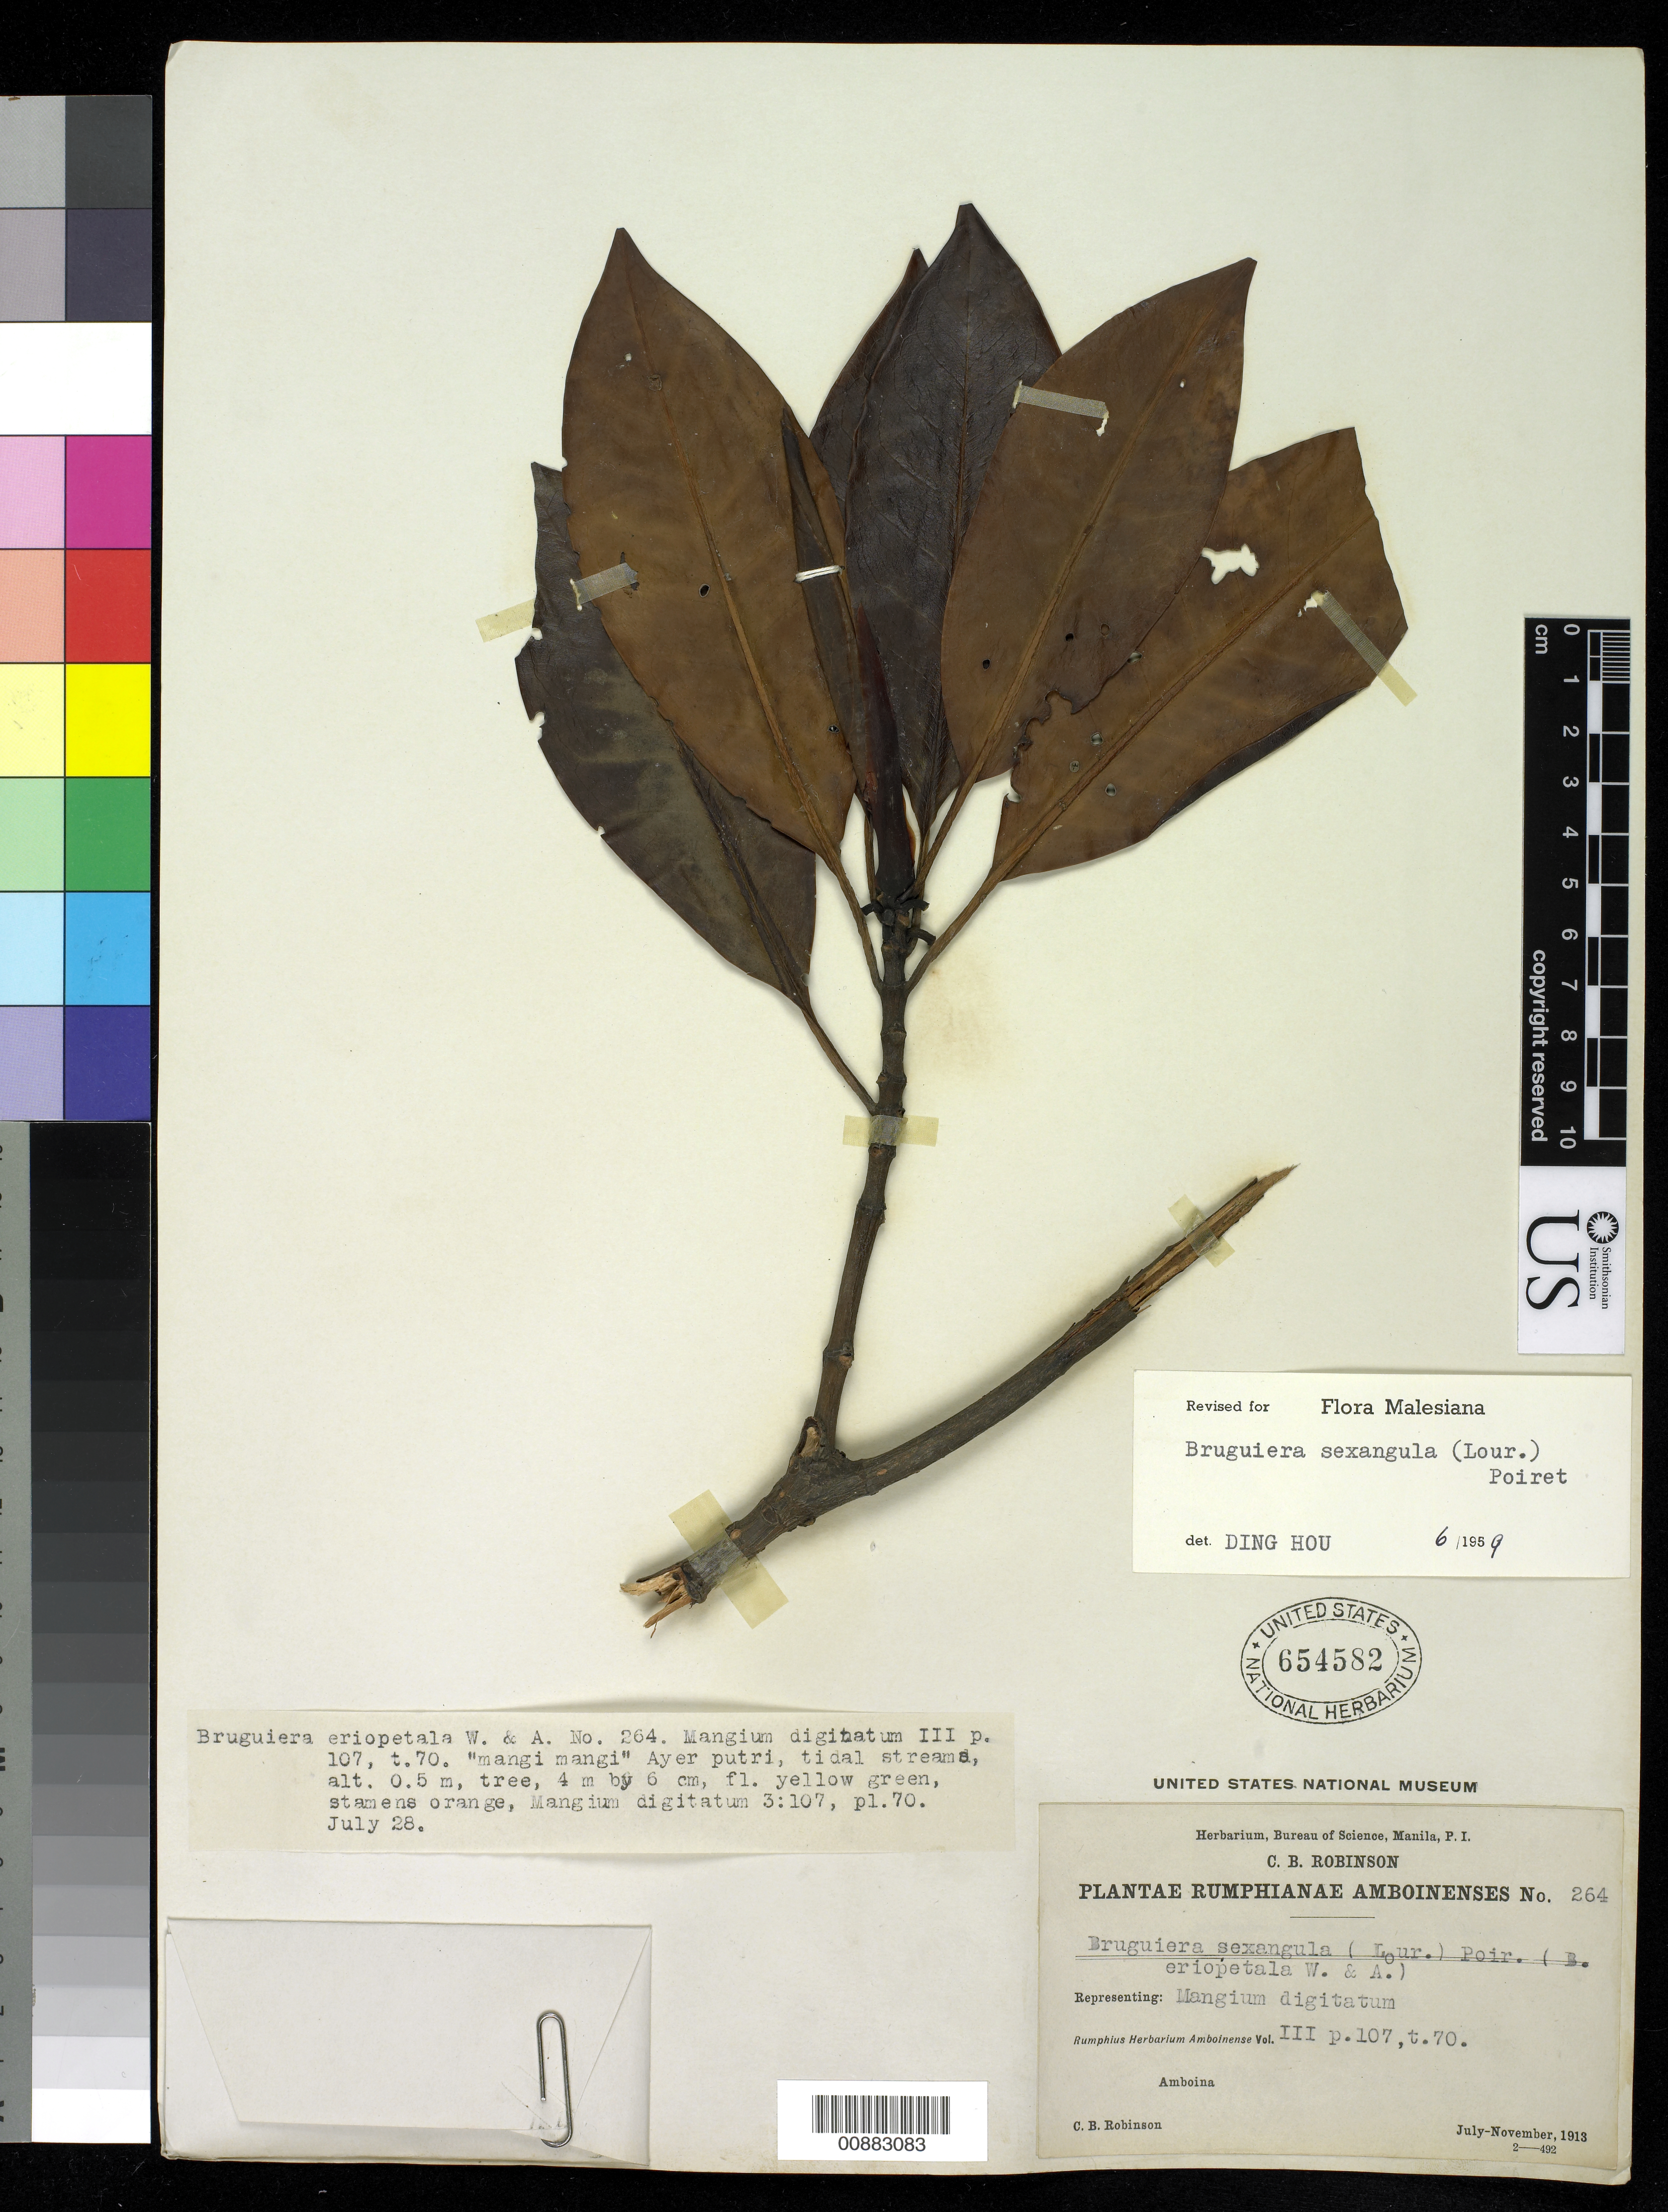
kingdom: Plantae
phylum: Tracheophyta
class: Magnoliopsida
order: Malpighiales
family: Rhizophoraceae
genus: Bruguiera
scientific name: Bruguiera sexangula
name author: (Lour.) Poir.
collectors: C. Robinson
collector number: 264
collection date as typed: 28 Jul 1913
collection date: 1913-07-28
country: Indonesia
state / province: Maluku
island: Amboina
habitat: tidal streams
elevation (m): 0.5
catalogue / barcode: US 654582